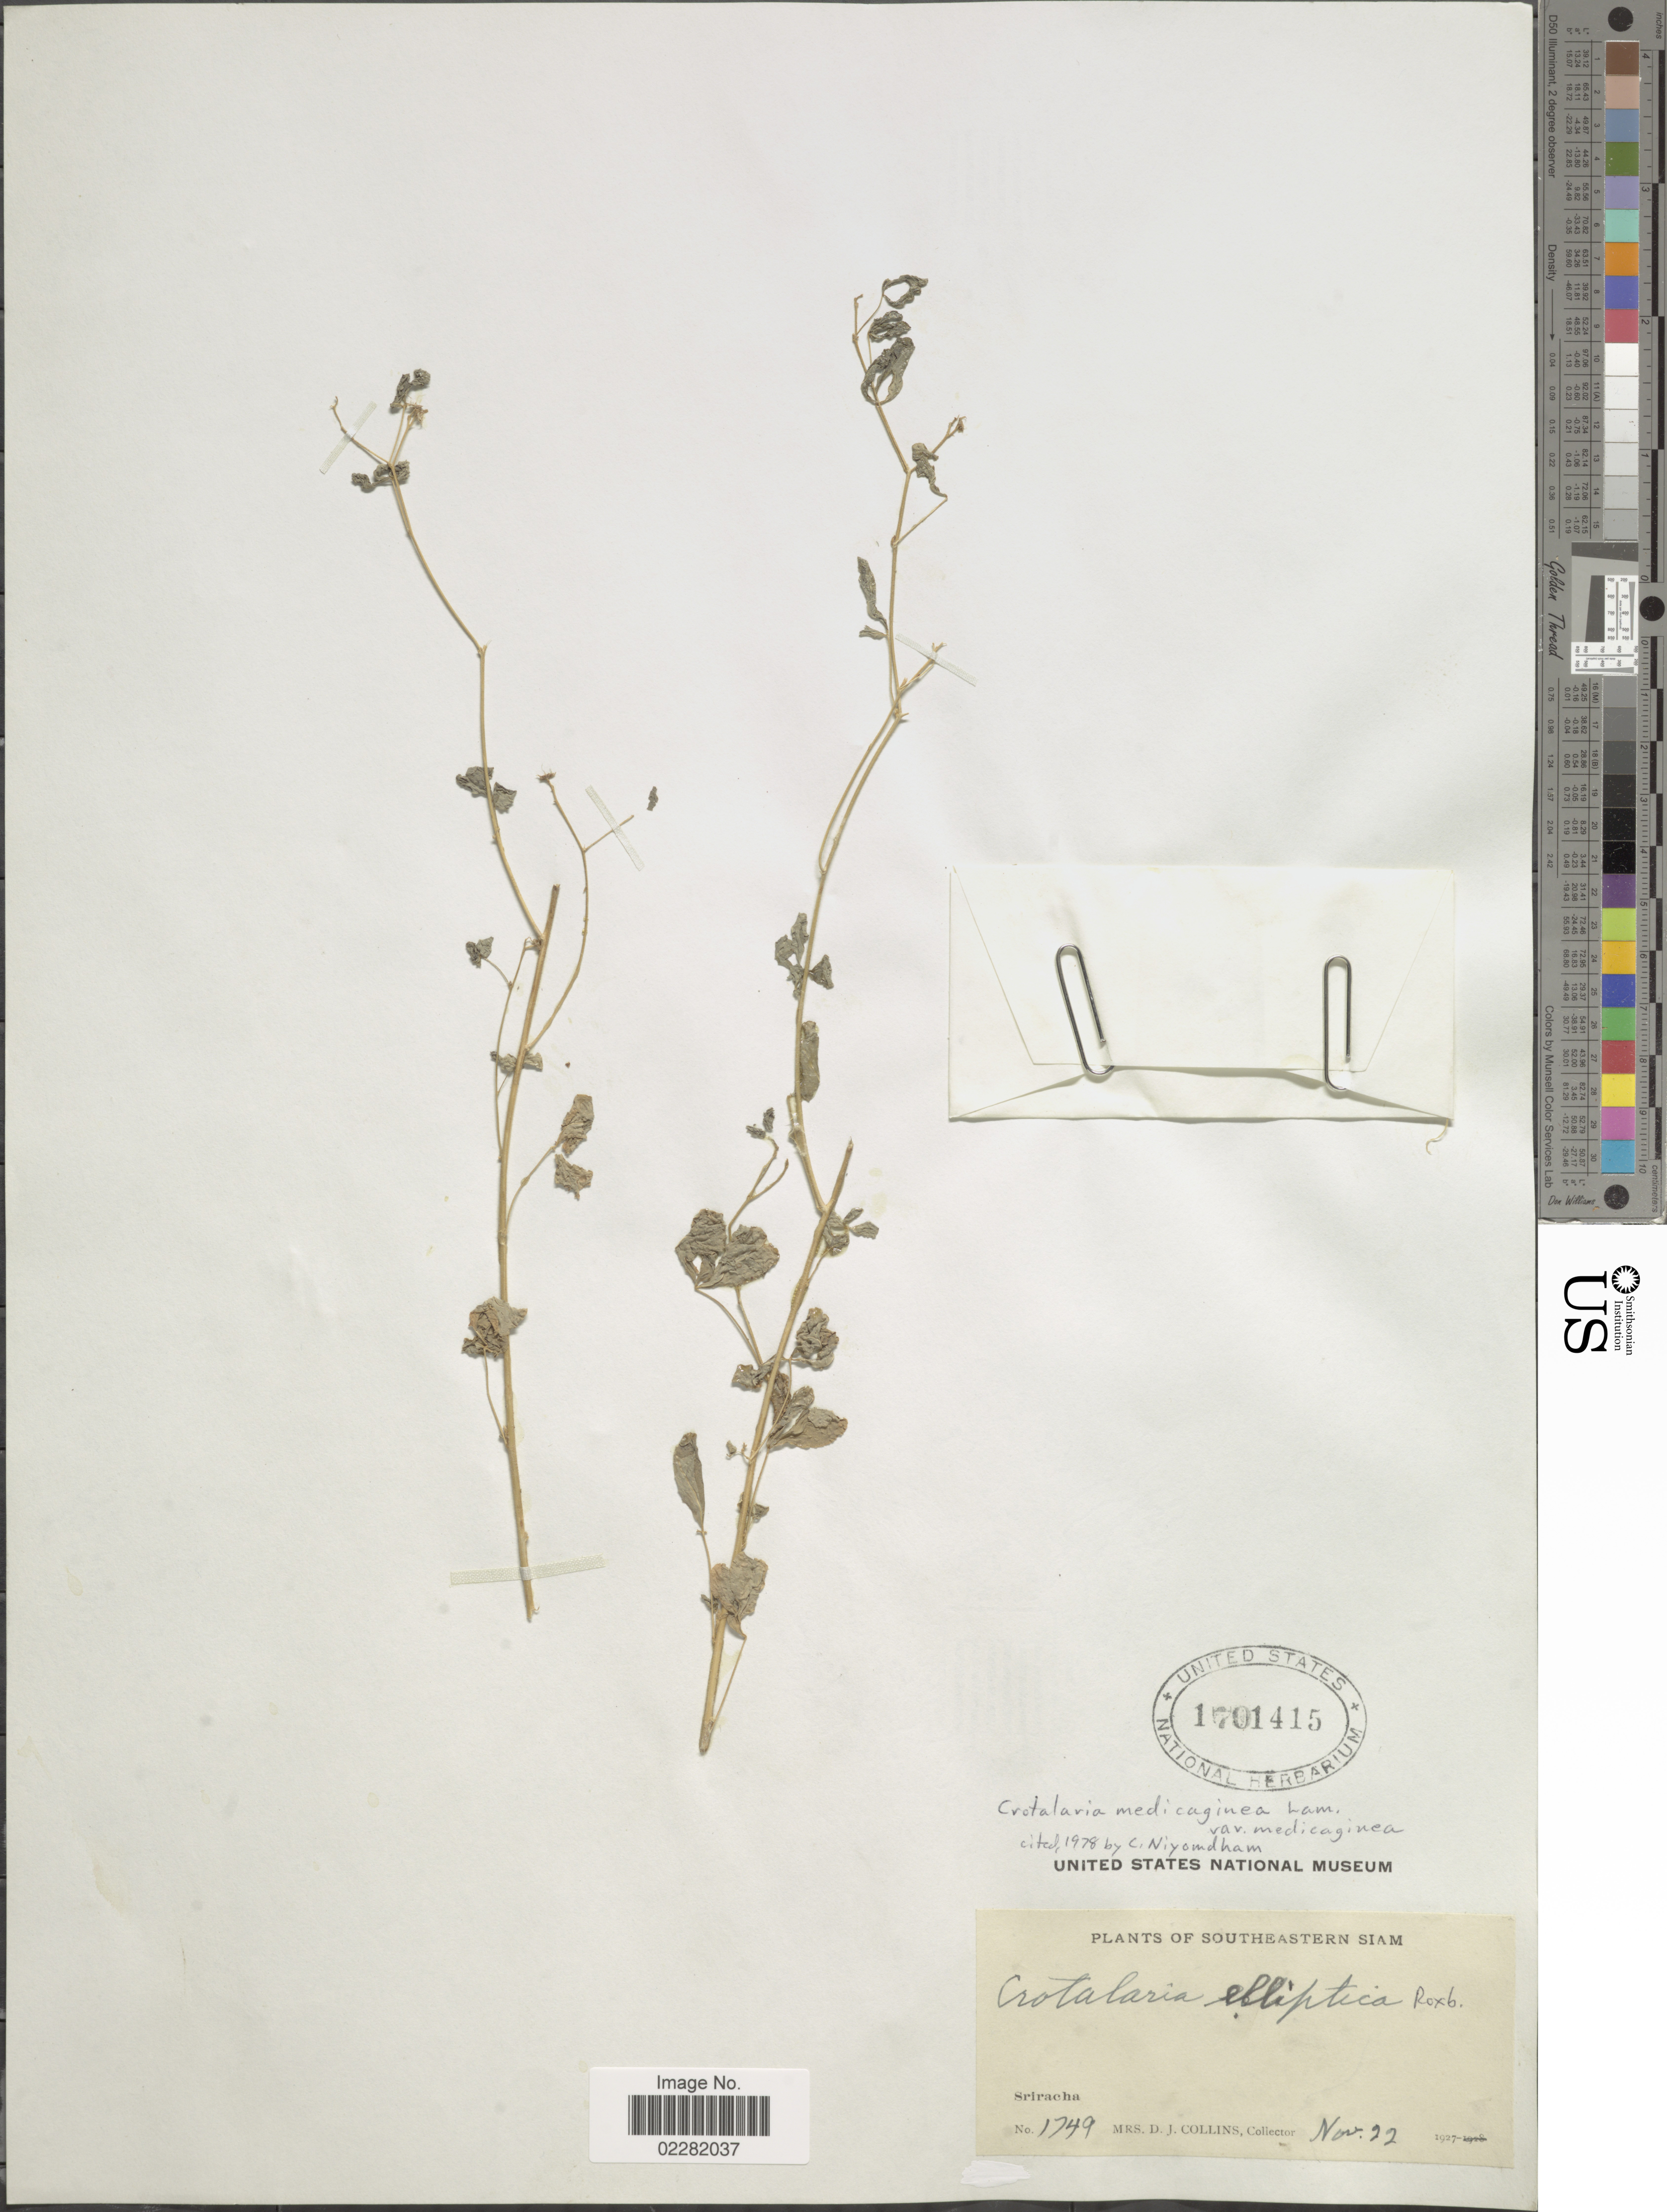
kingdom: Plantae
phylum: Tracheophyta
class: Magnoliopsida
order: Fabales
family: Fabaceae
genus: Crotalaria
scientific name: Crotalaria medicaginea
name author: Lam.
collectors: Mrs. D. J. Collins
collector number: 1749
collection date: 1927-11-22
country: Thailand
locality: Southeastern Siam, Sriracha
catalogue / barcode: US 1701415